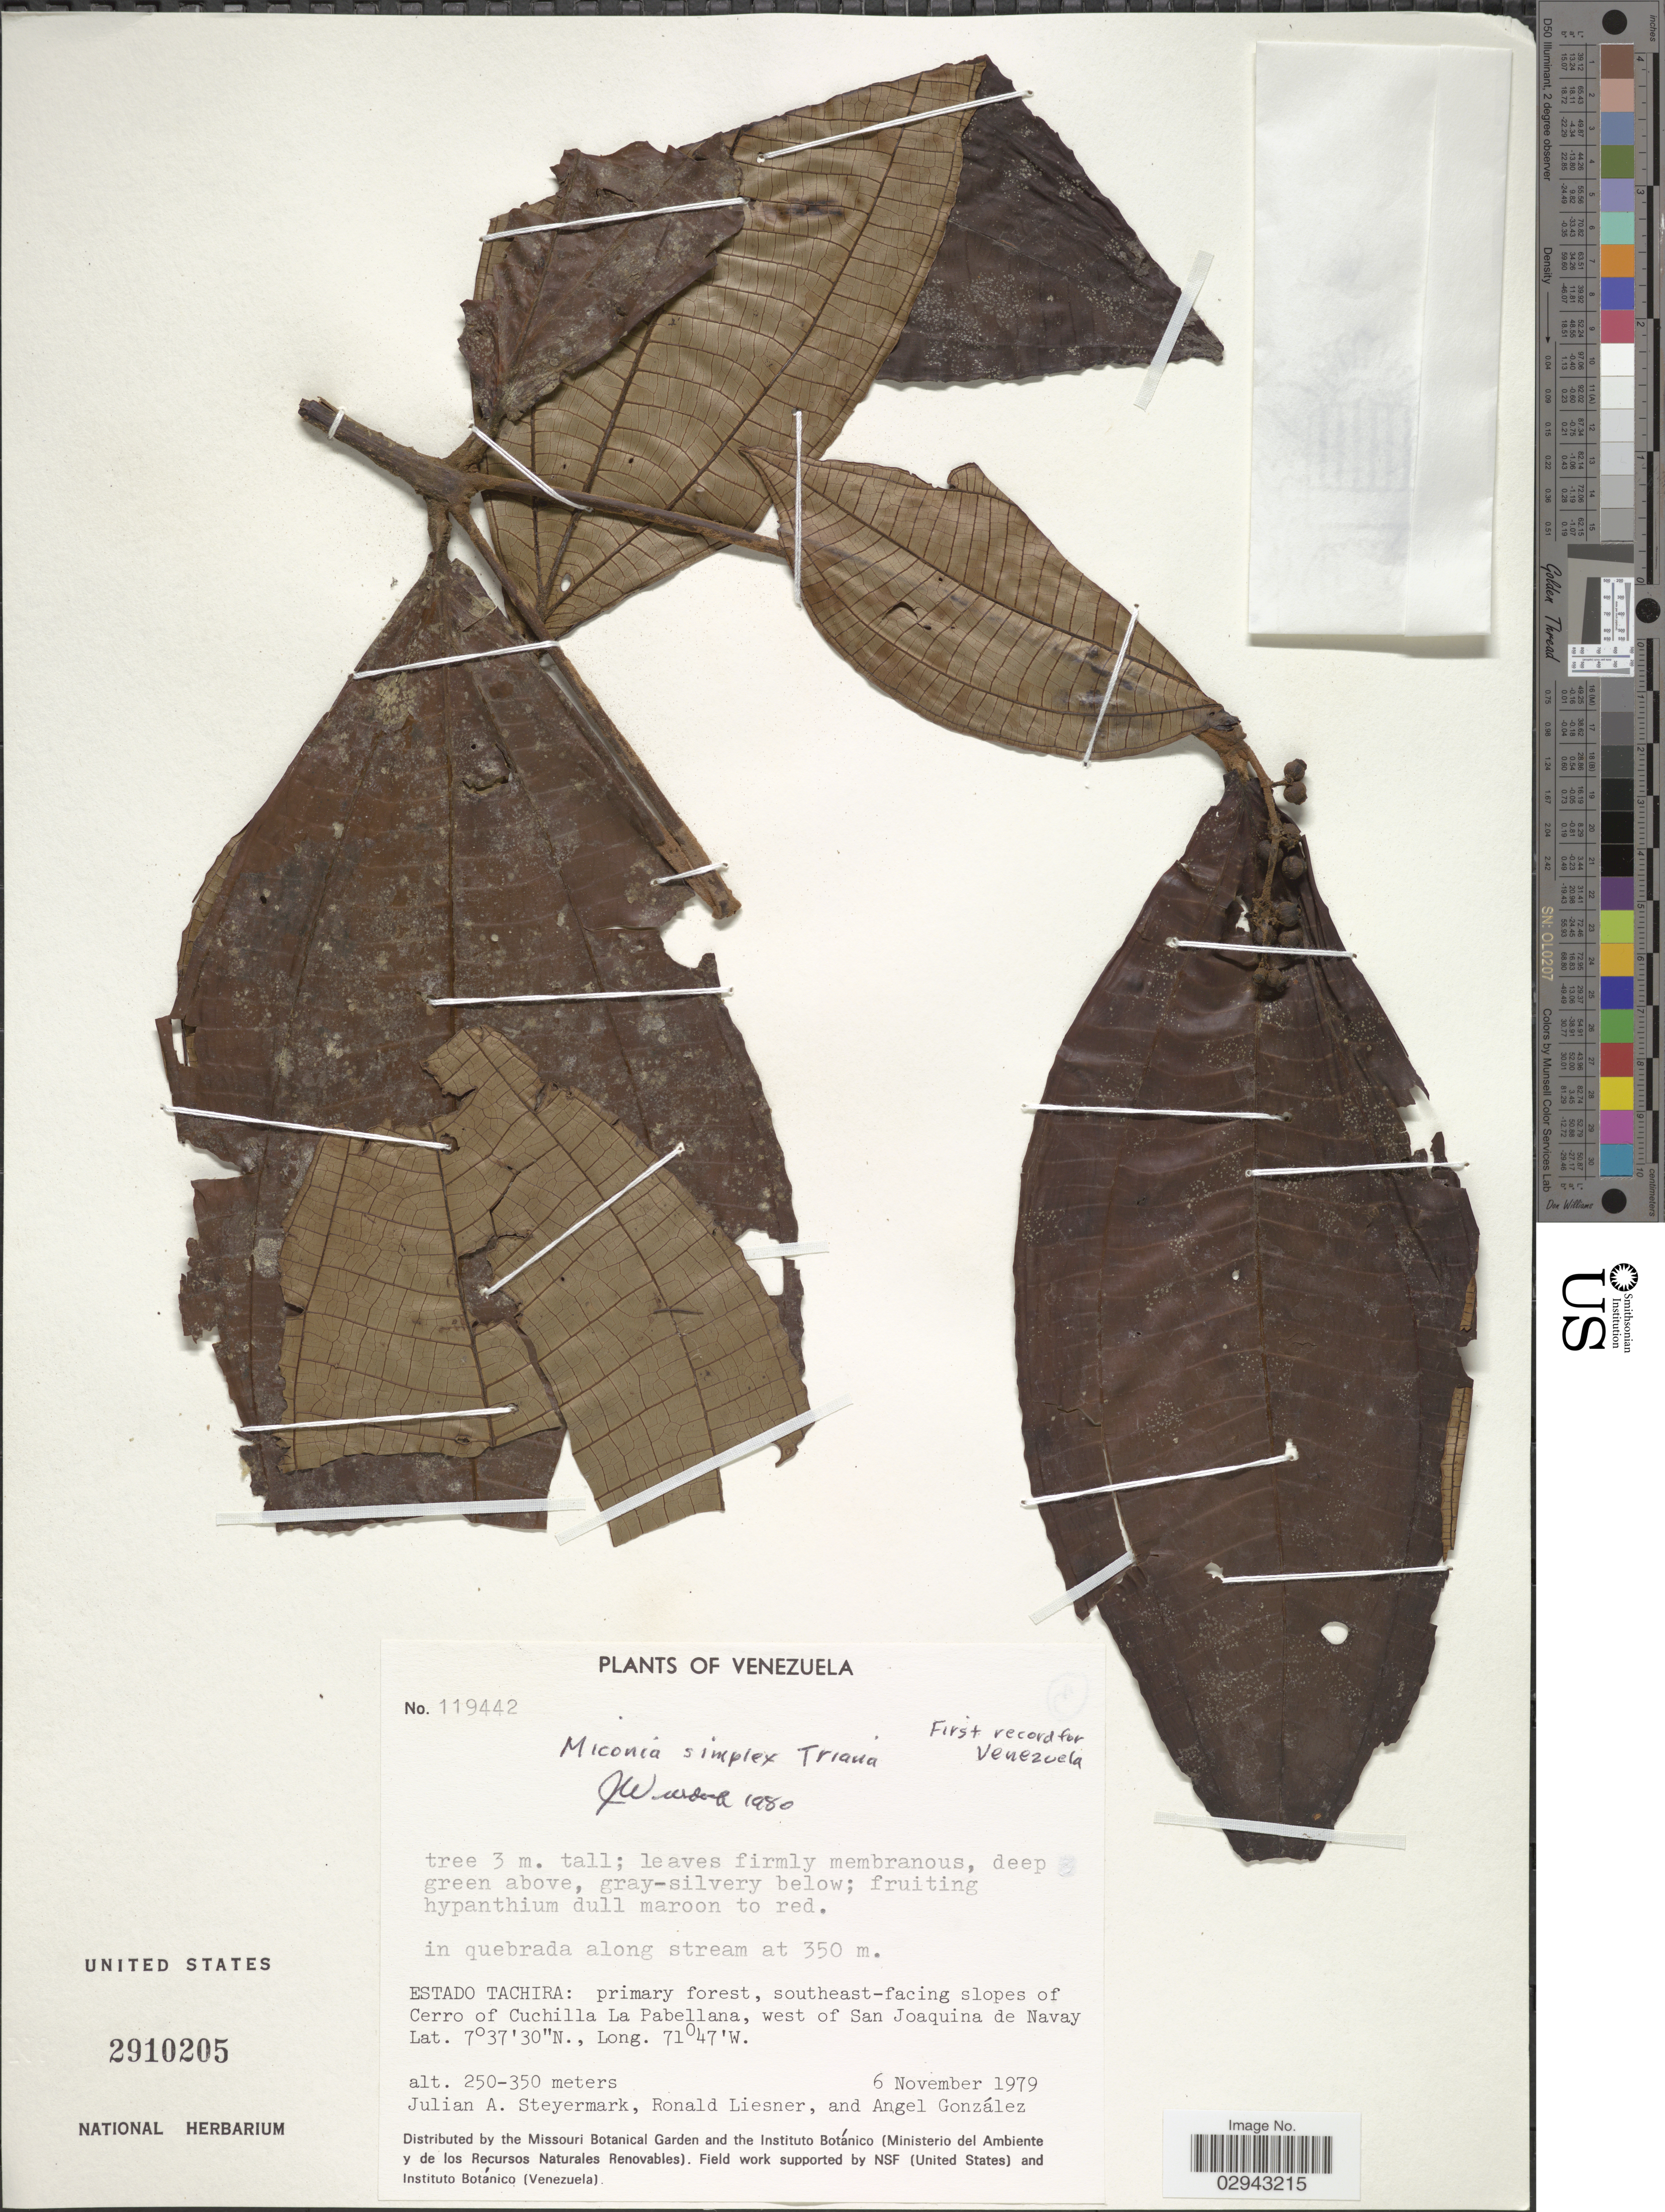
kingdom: Plantae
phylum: Tracheophyta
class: Magnoliopsida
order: Myrtales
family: Melastomataceae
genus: Miconia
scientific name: Miconia simplex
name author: Triana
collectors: J. Steyermark, R. L. Liesner & A. C. González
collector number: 119442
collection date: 1979-11-06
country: Venezuela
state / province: Tachira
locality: In quebrada along stream. Primary forest, southeast-facing slopes of Cerro of Cuchilla La Pabellana, west of San Joaquina de Navay.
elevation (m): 250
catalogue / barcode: US 2910205